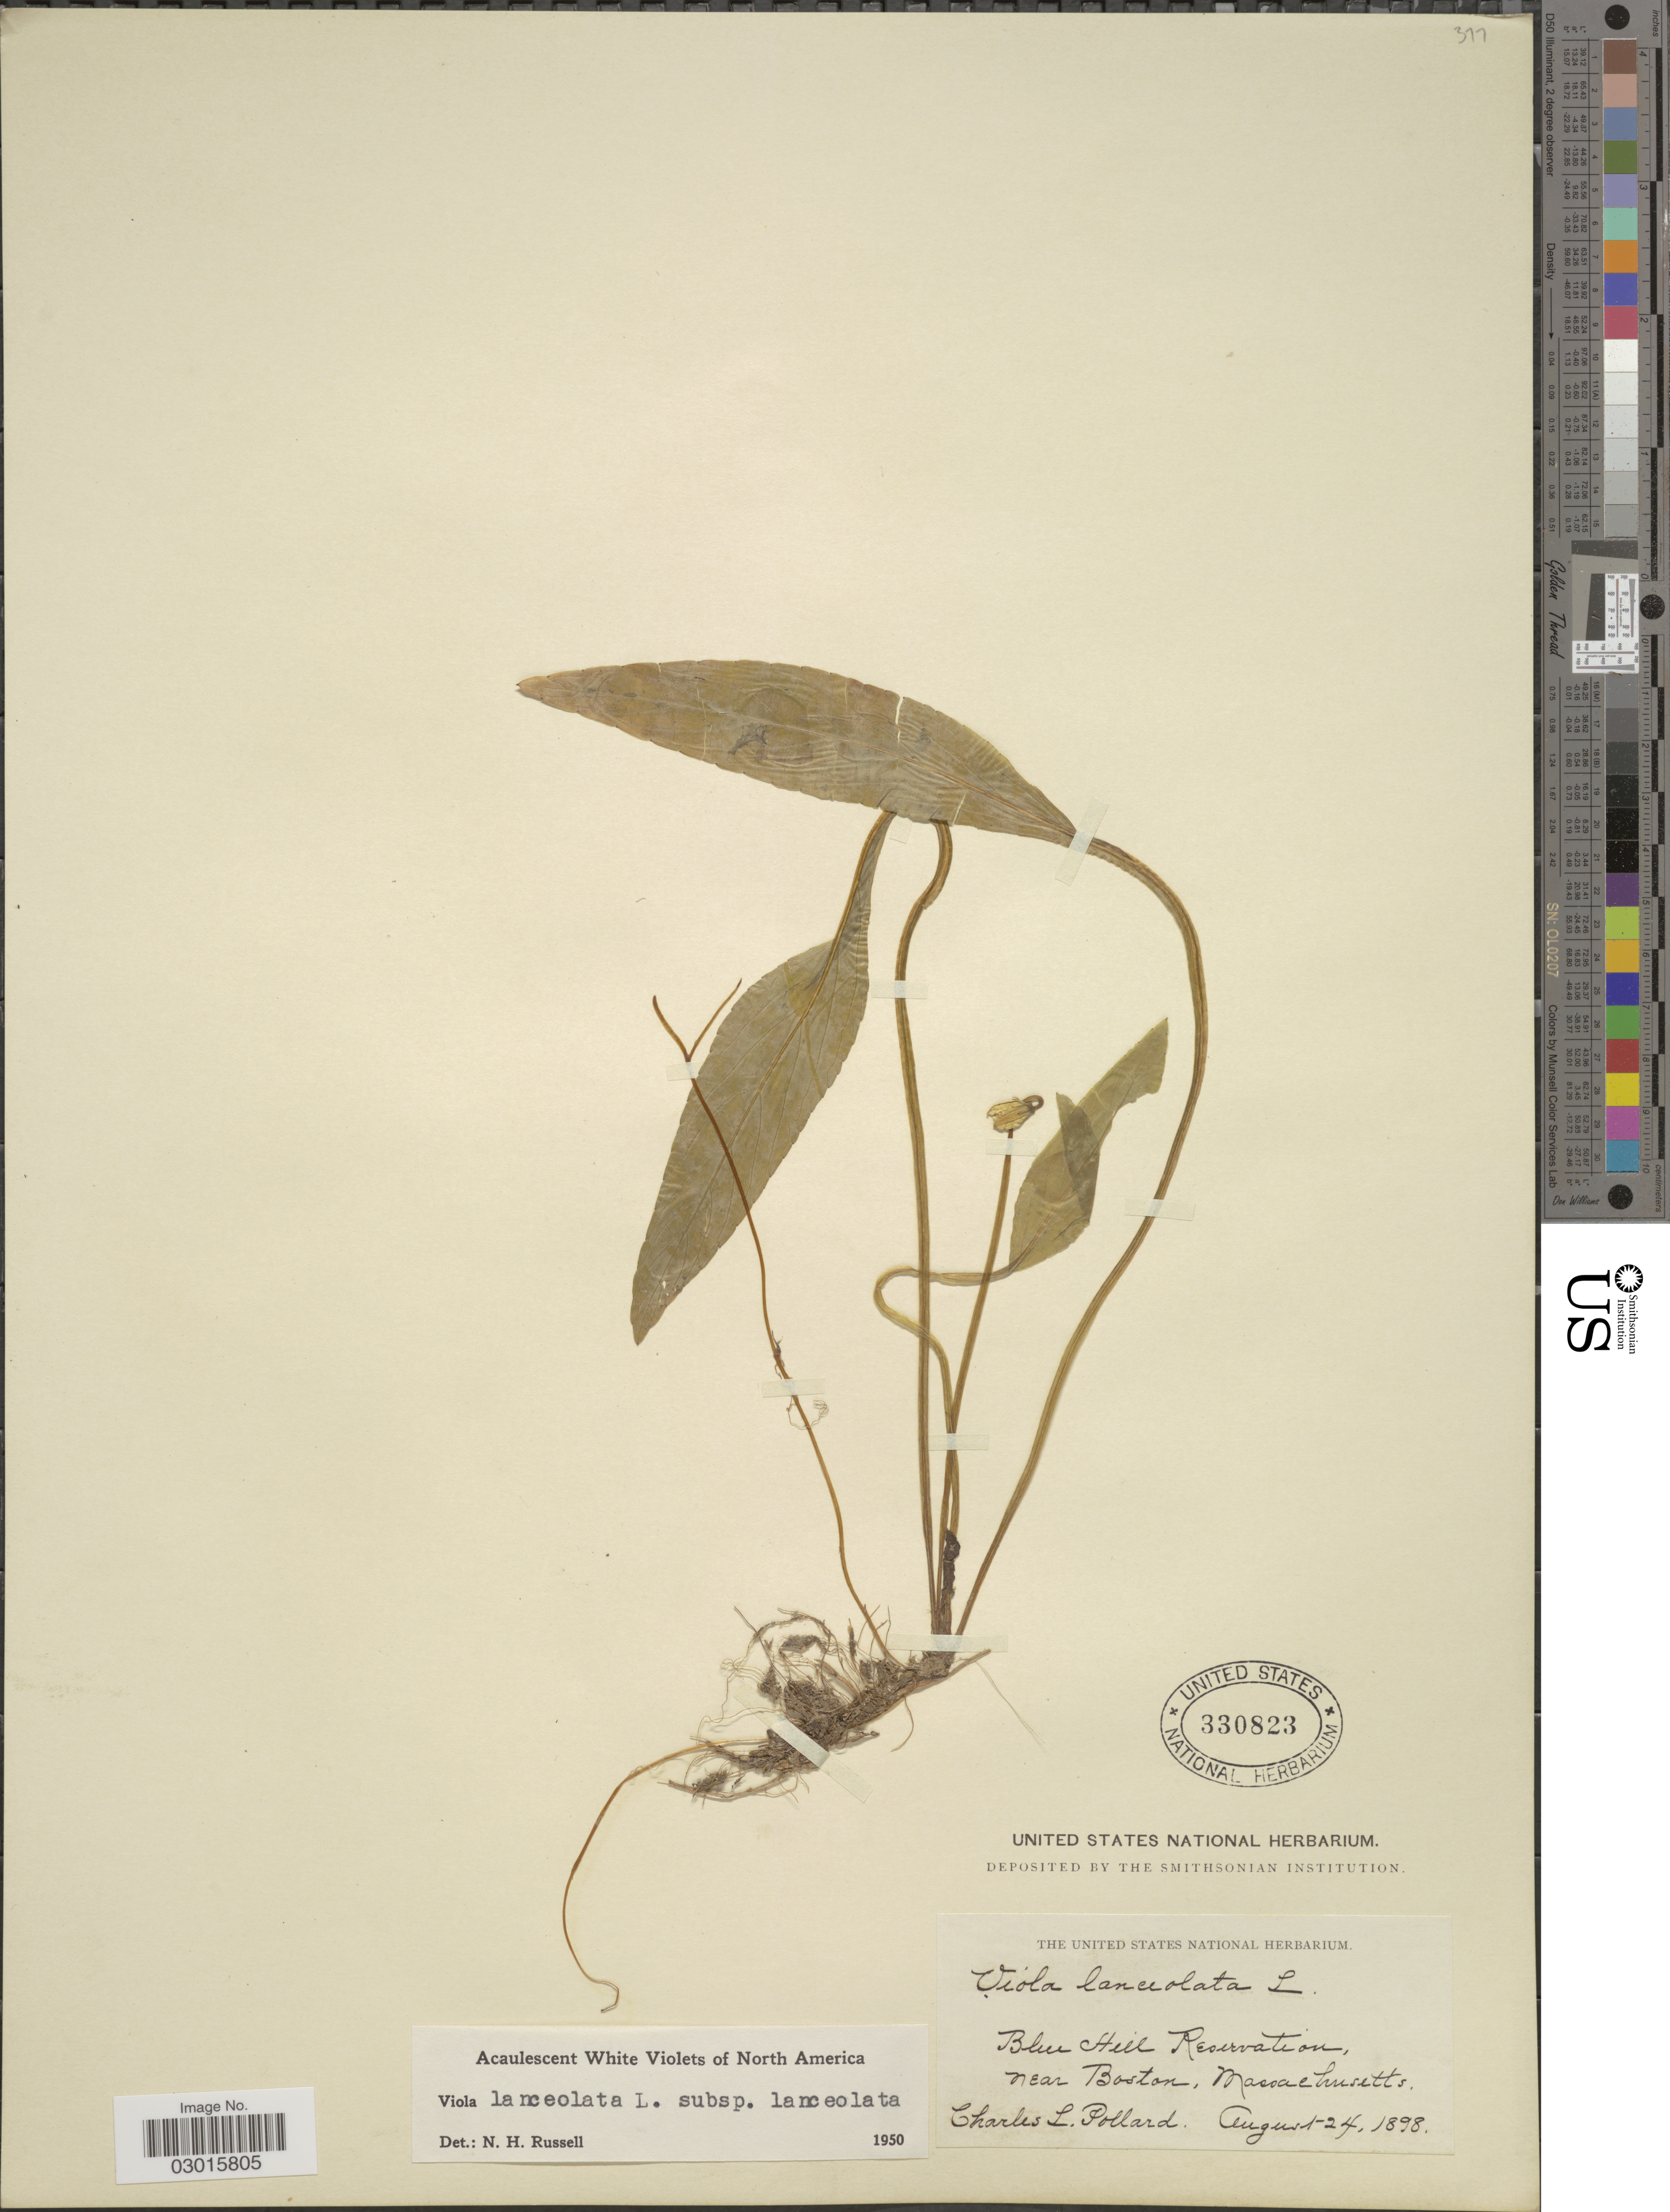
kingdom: Plantae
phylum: Tracheophyta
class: Magnoliopsida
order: Malpighiales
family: Violaceae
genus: Viola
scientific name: Viola lanceolata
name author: L.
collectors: C. L. Pollard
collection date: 1898-08-24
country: United States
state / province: Massachusetts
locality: Blue Hill Reservation, Near Boston.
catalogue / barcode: US 330823